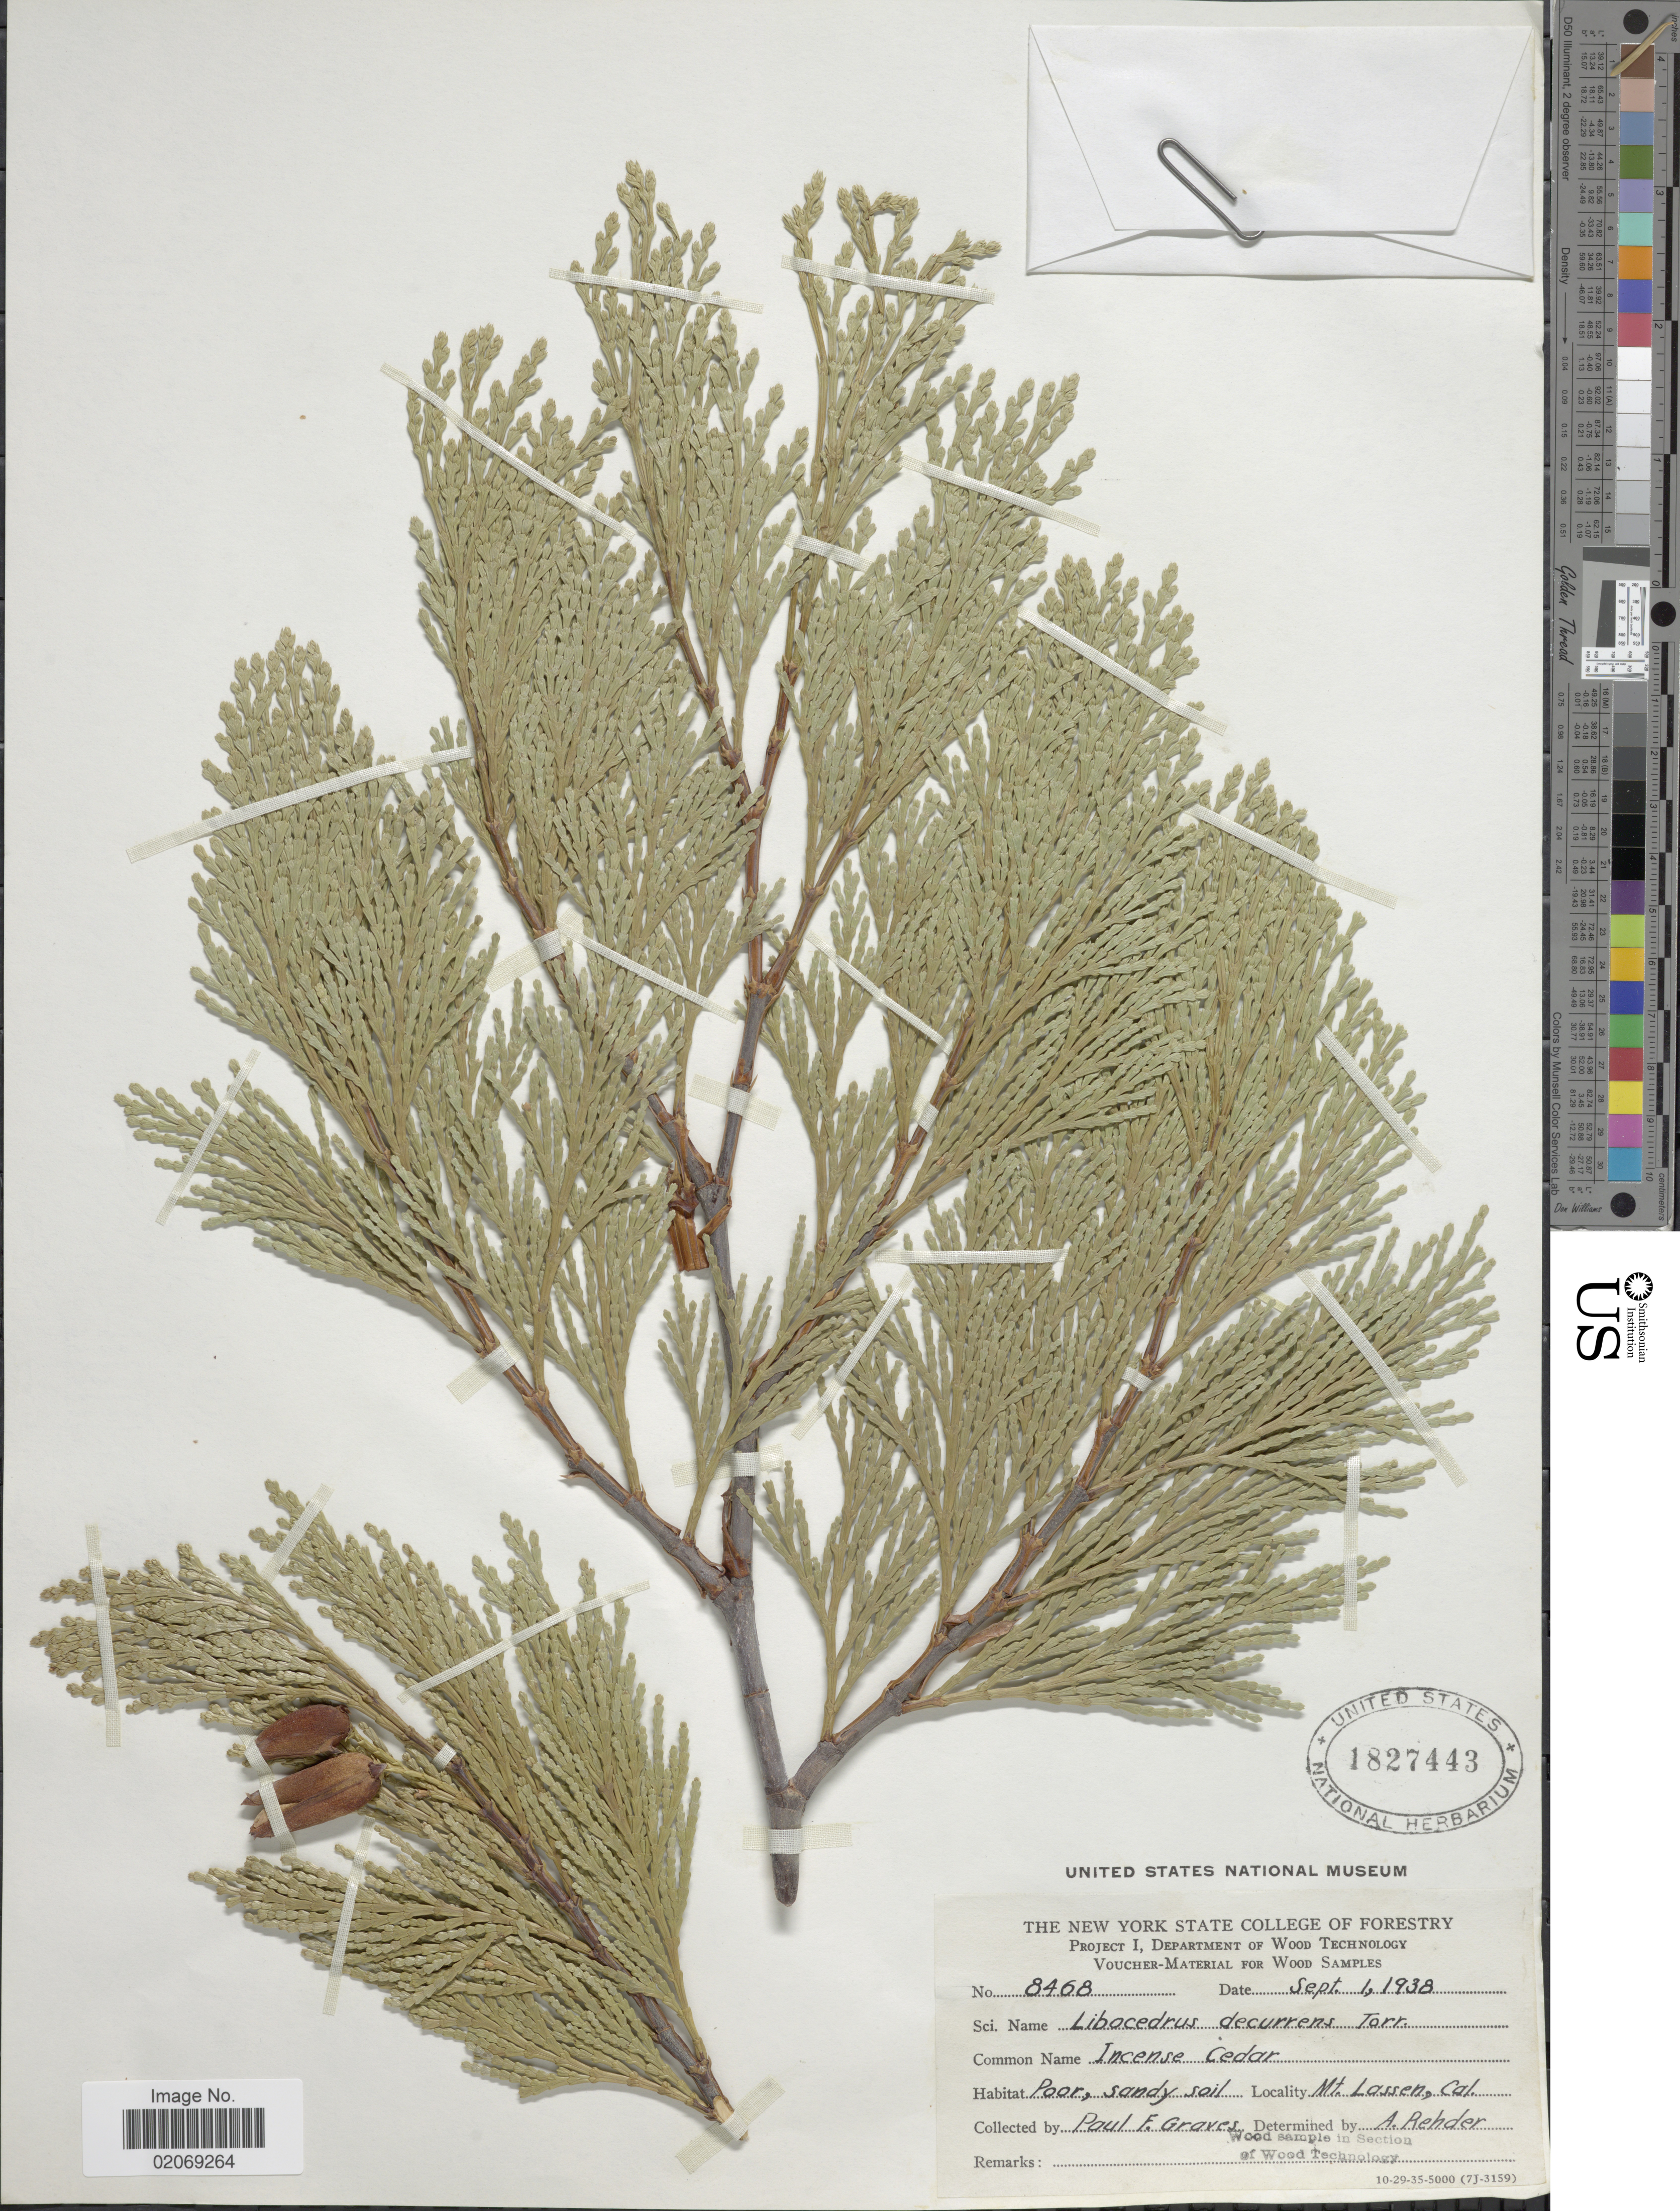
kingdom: Plantae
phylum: Tracheophyta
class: Pinopsida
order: Pinales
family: Cupressaceae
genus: Libocedrus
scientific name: Libocedrus decurrens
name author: Torr.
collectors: P. Graves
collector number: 8468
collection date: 1938-09-01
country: United States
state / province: California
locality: Mt. Lassen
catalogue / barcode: US 1827443